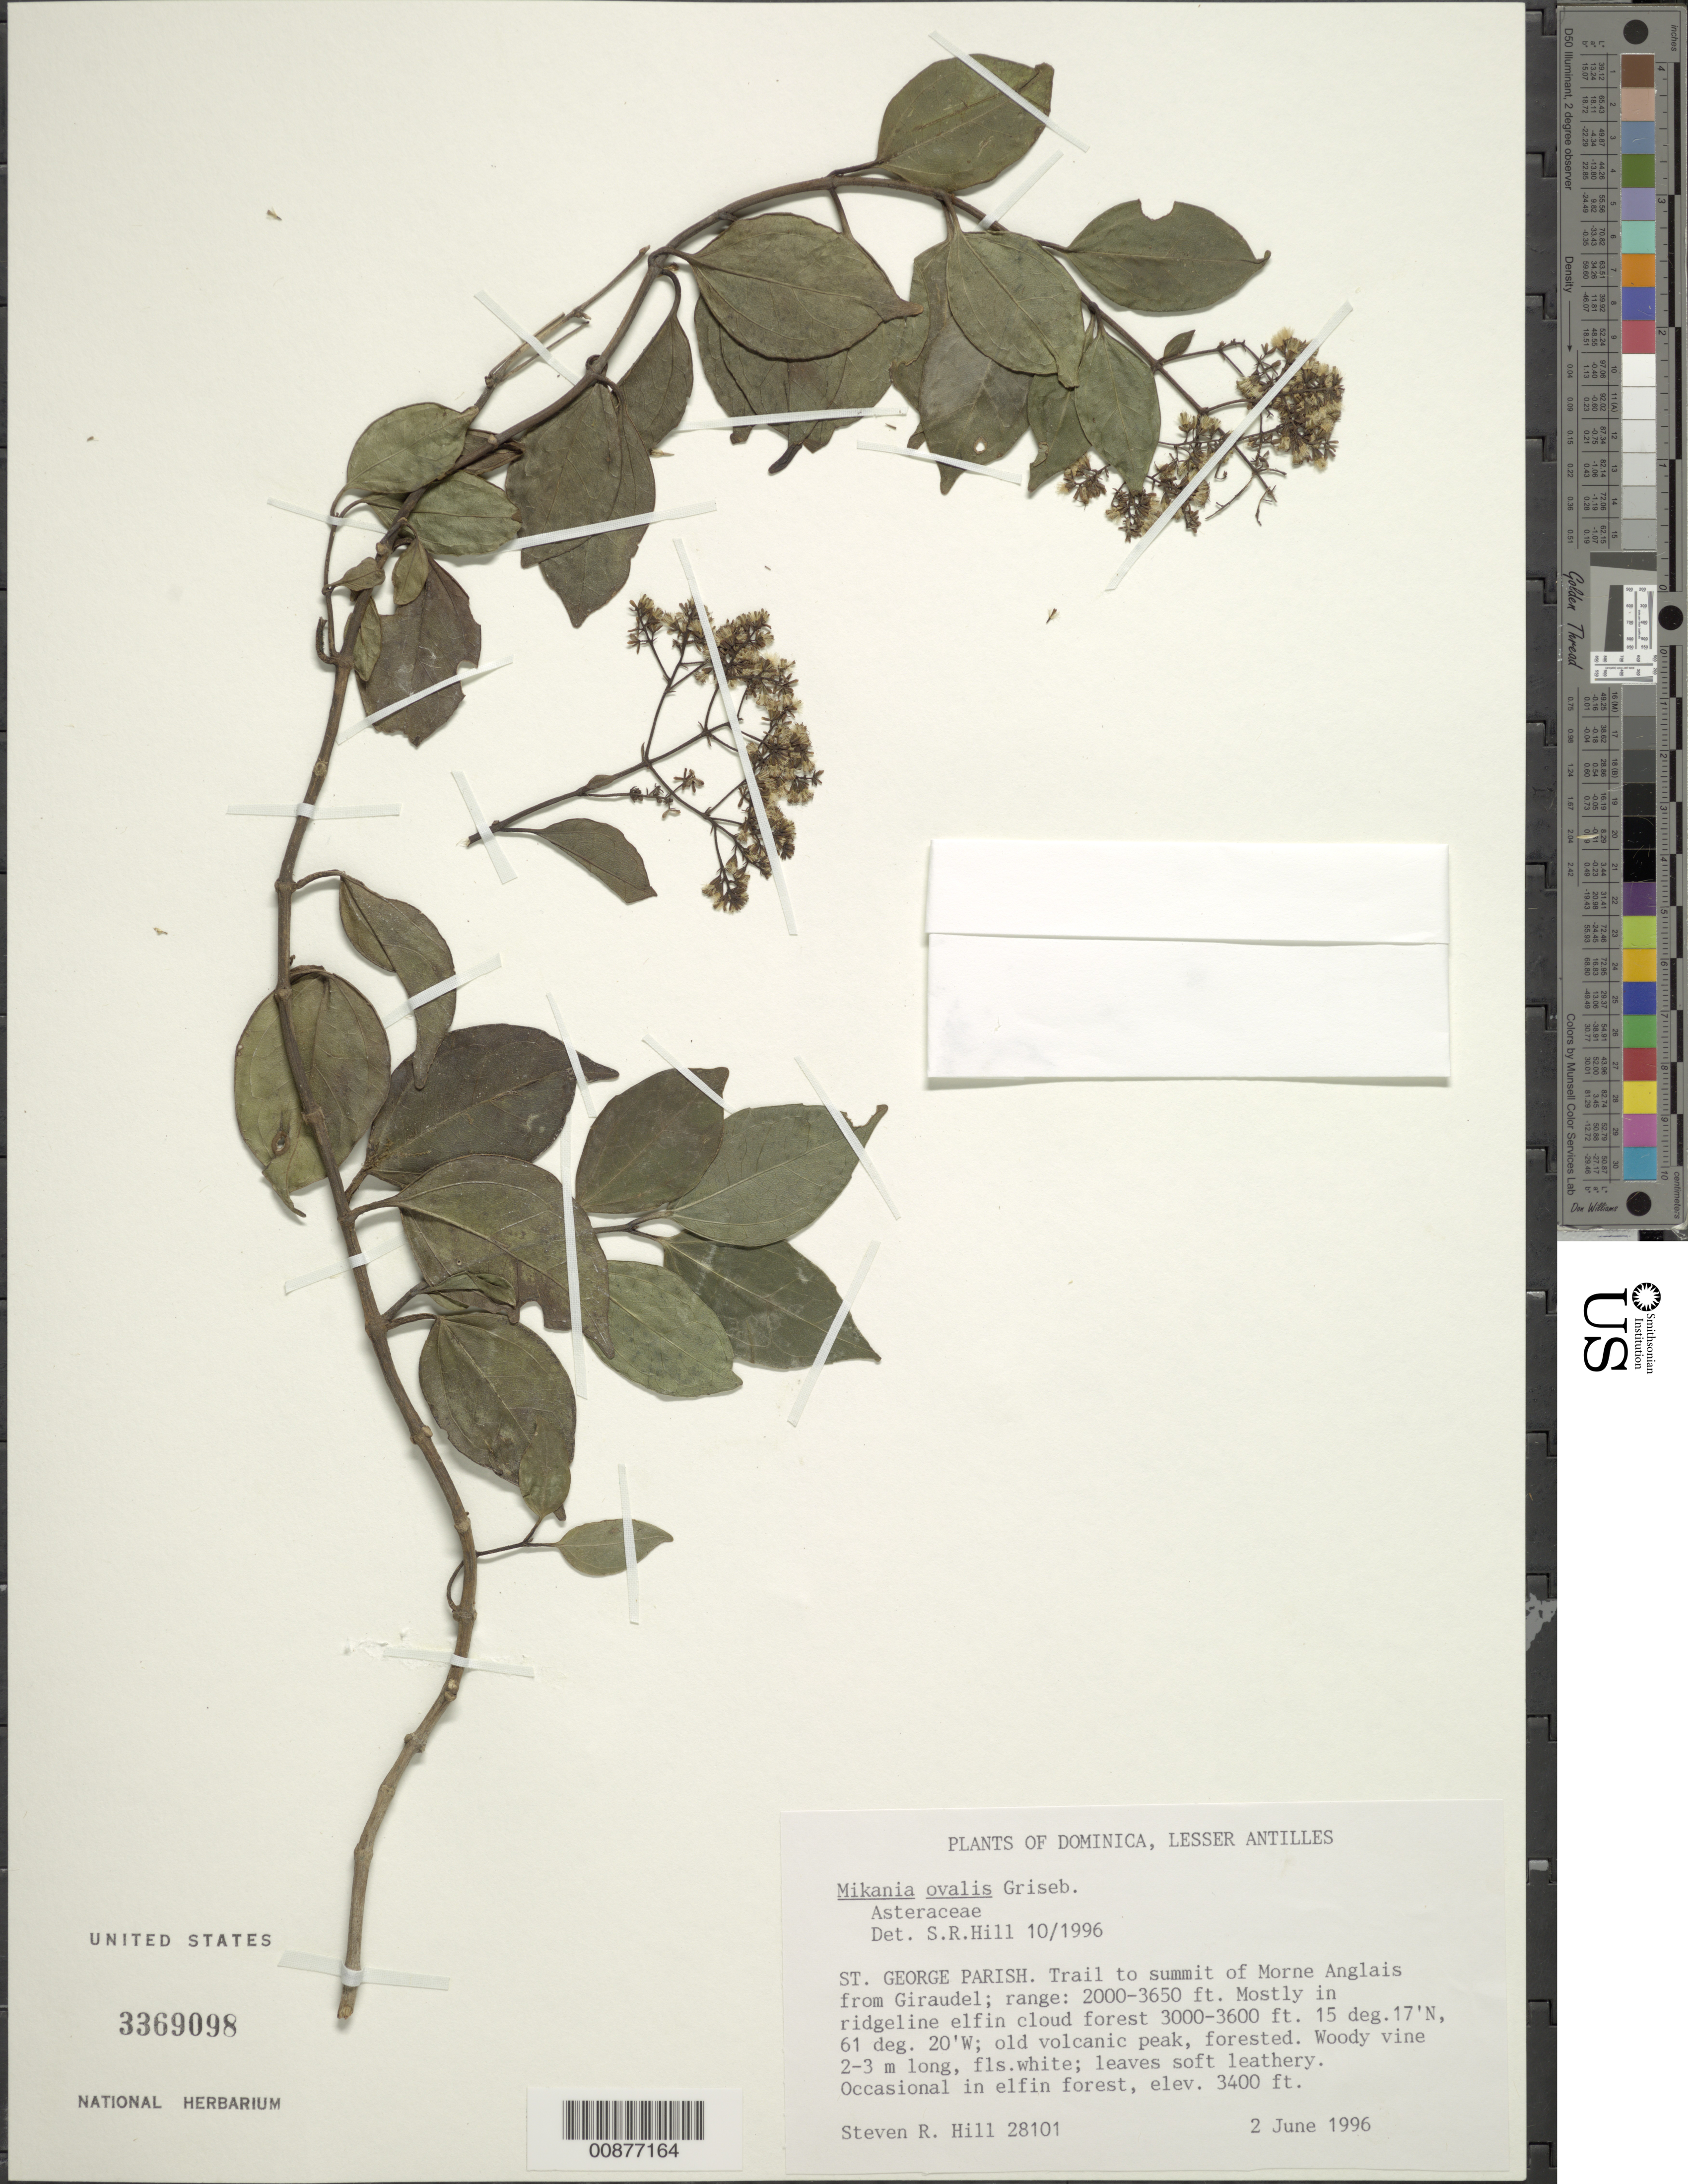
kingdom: Plantae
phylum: Tracheophyta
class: Magnoliopsida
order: Asterales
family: Asteraceae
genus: Mikania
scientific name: Mikania ovalis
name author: Griseb.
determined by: Hill, Steven R.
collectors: S. R. Hill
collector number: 28101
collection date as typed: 02 Jun 1996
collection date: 1996-06-02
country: Dominica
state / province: St. George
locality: Trail to summit of Morne Anglais from Giraudel; old volcanic peak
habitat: Mostly in ridgeline elfin cloud forest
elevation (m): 1036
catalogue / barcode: US 3369098